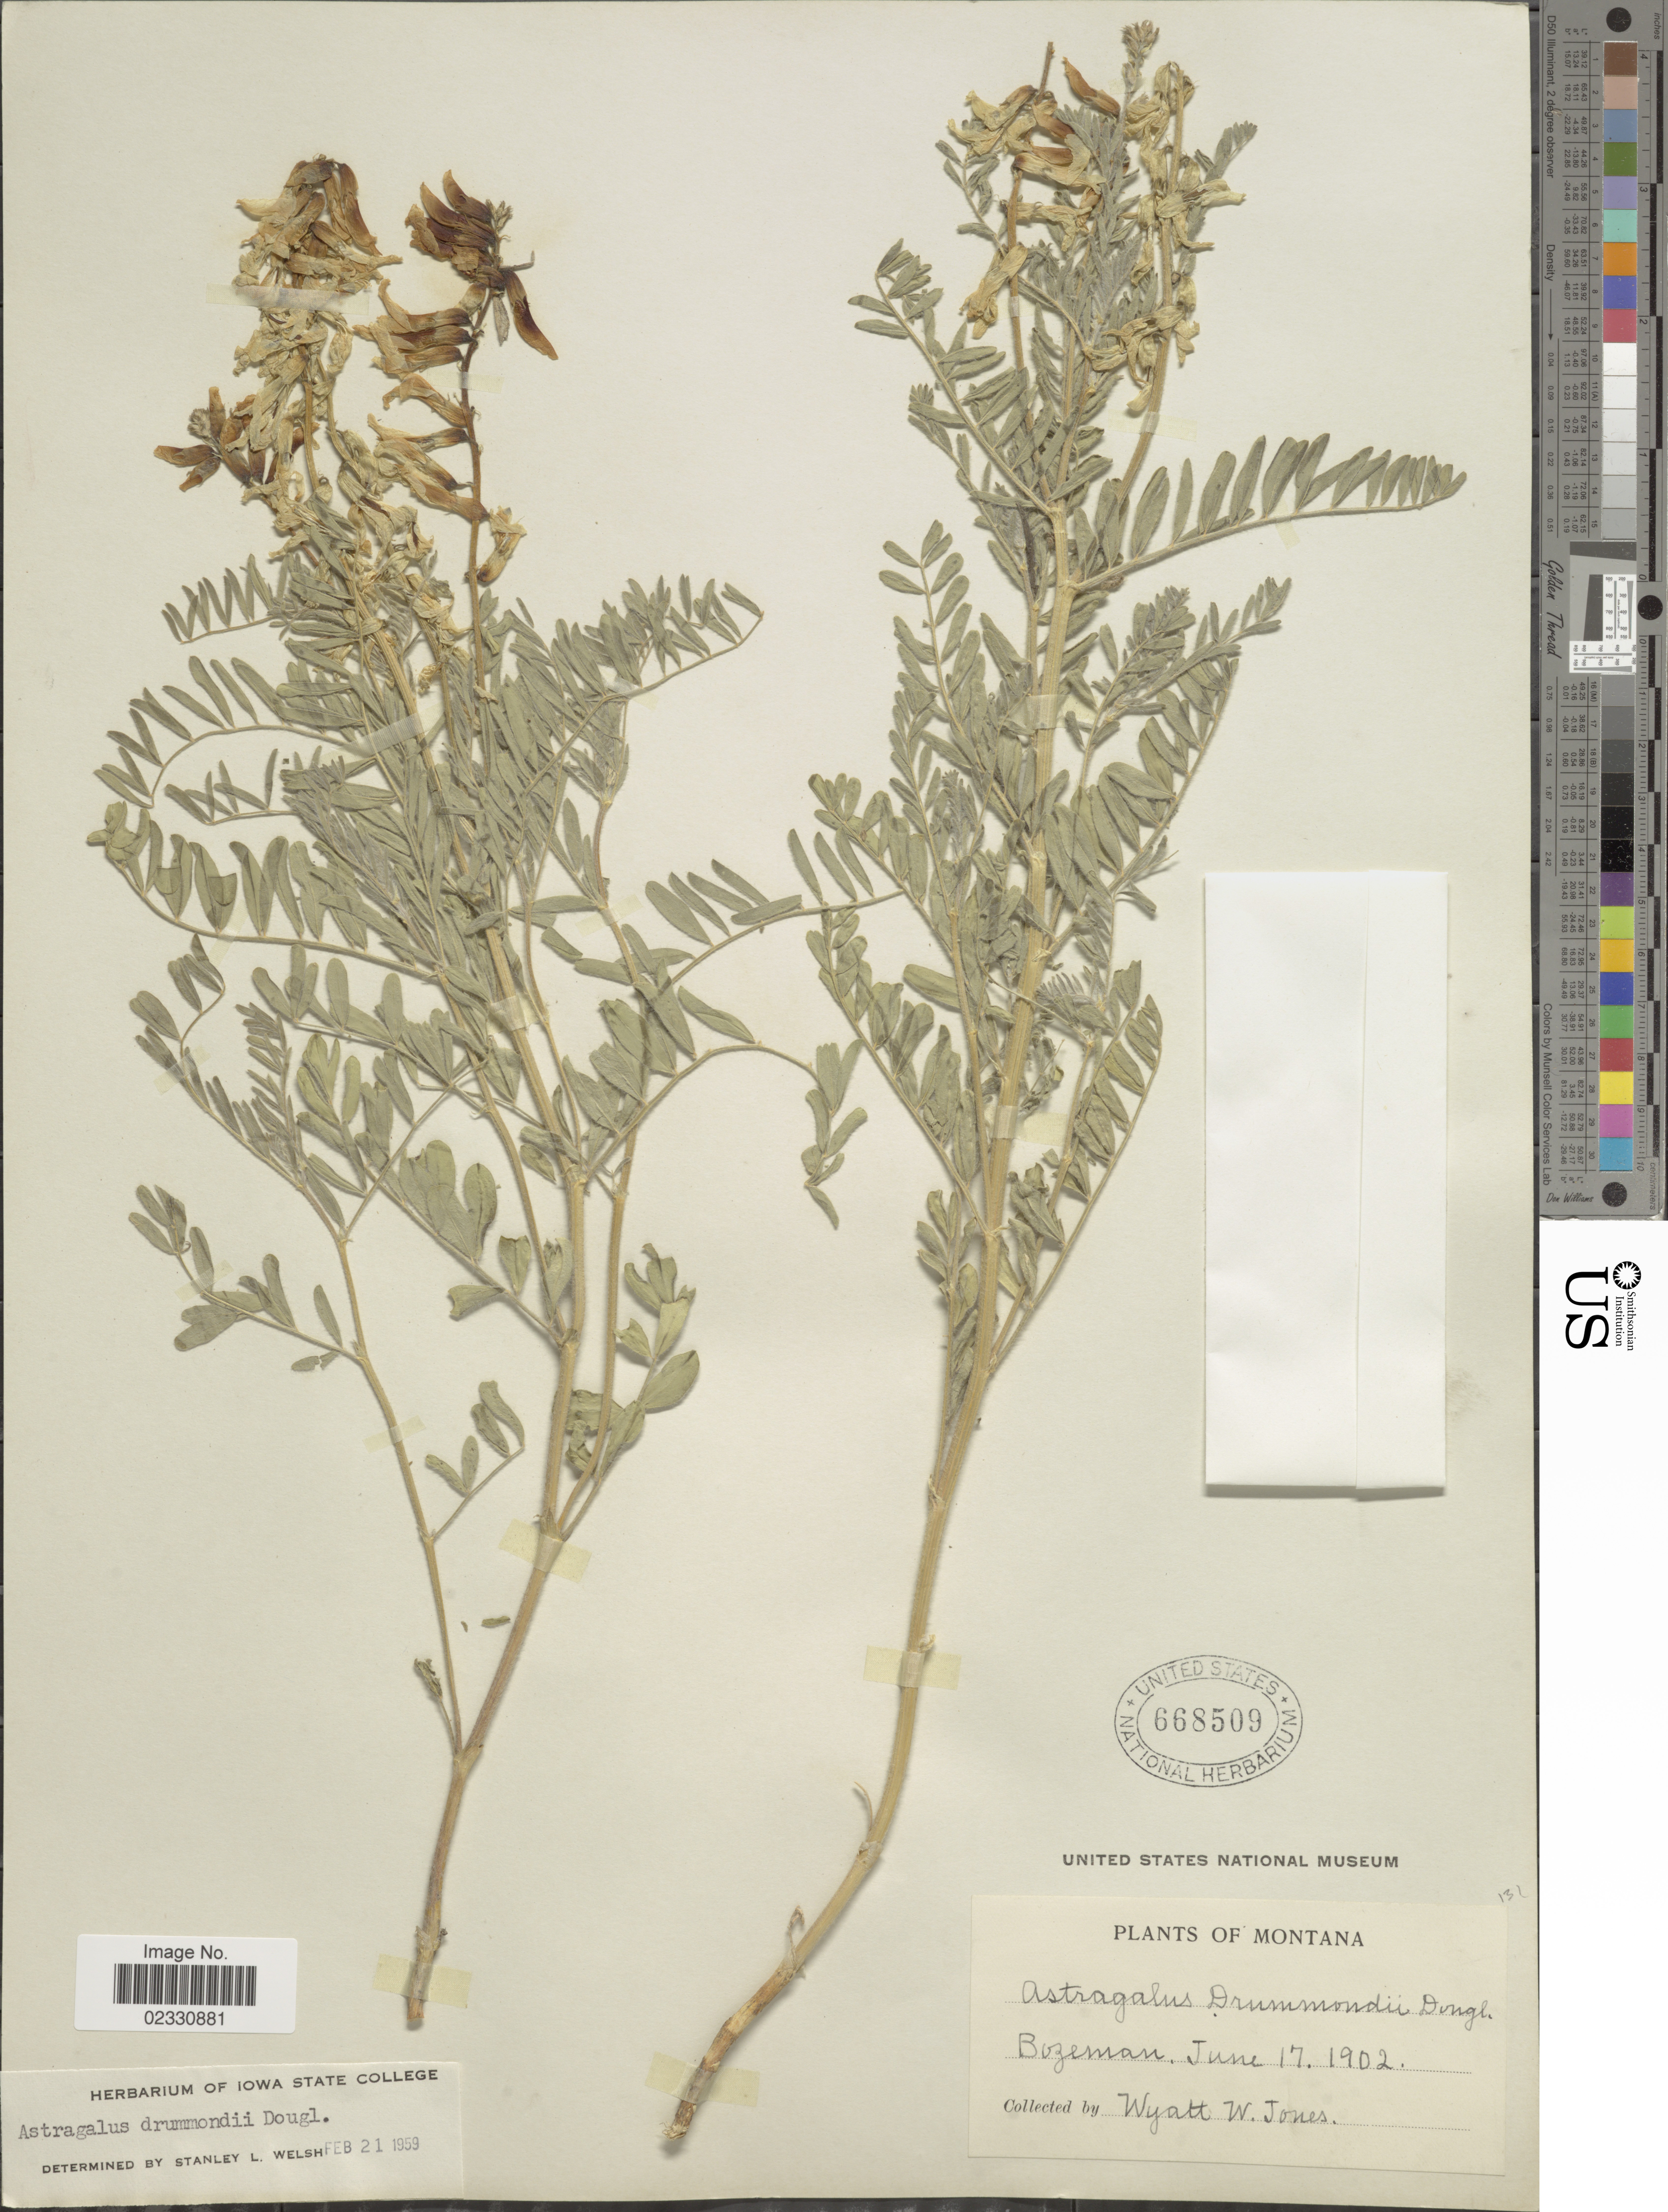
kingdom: Plantae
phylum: Tracheophyta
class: Magnoliopsida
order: Fabales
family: Fabaceae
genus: Astragalus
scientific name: Astragalus drummondii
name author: Hook.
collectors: W. W. Jones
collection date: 1902-06-17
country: United States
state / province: Montana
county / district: Gallatin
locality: Bozeman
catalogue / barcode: US 668509